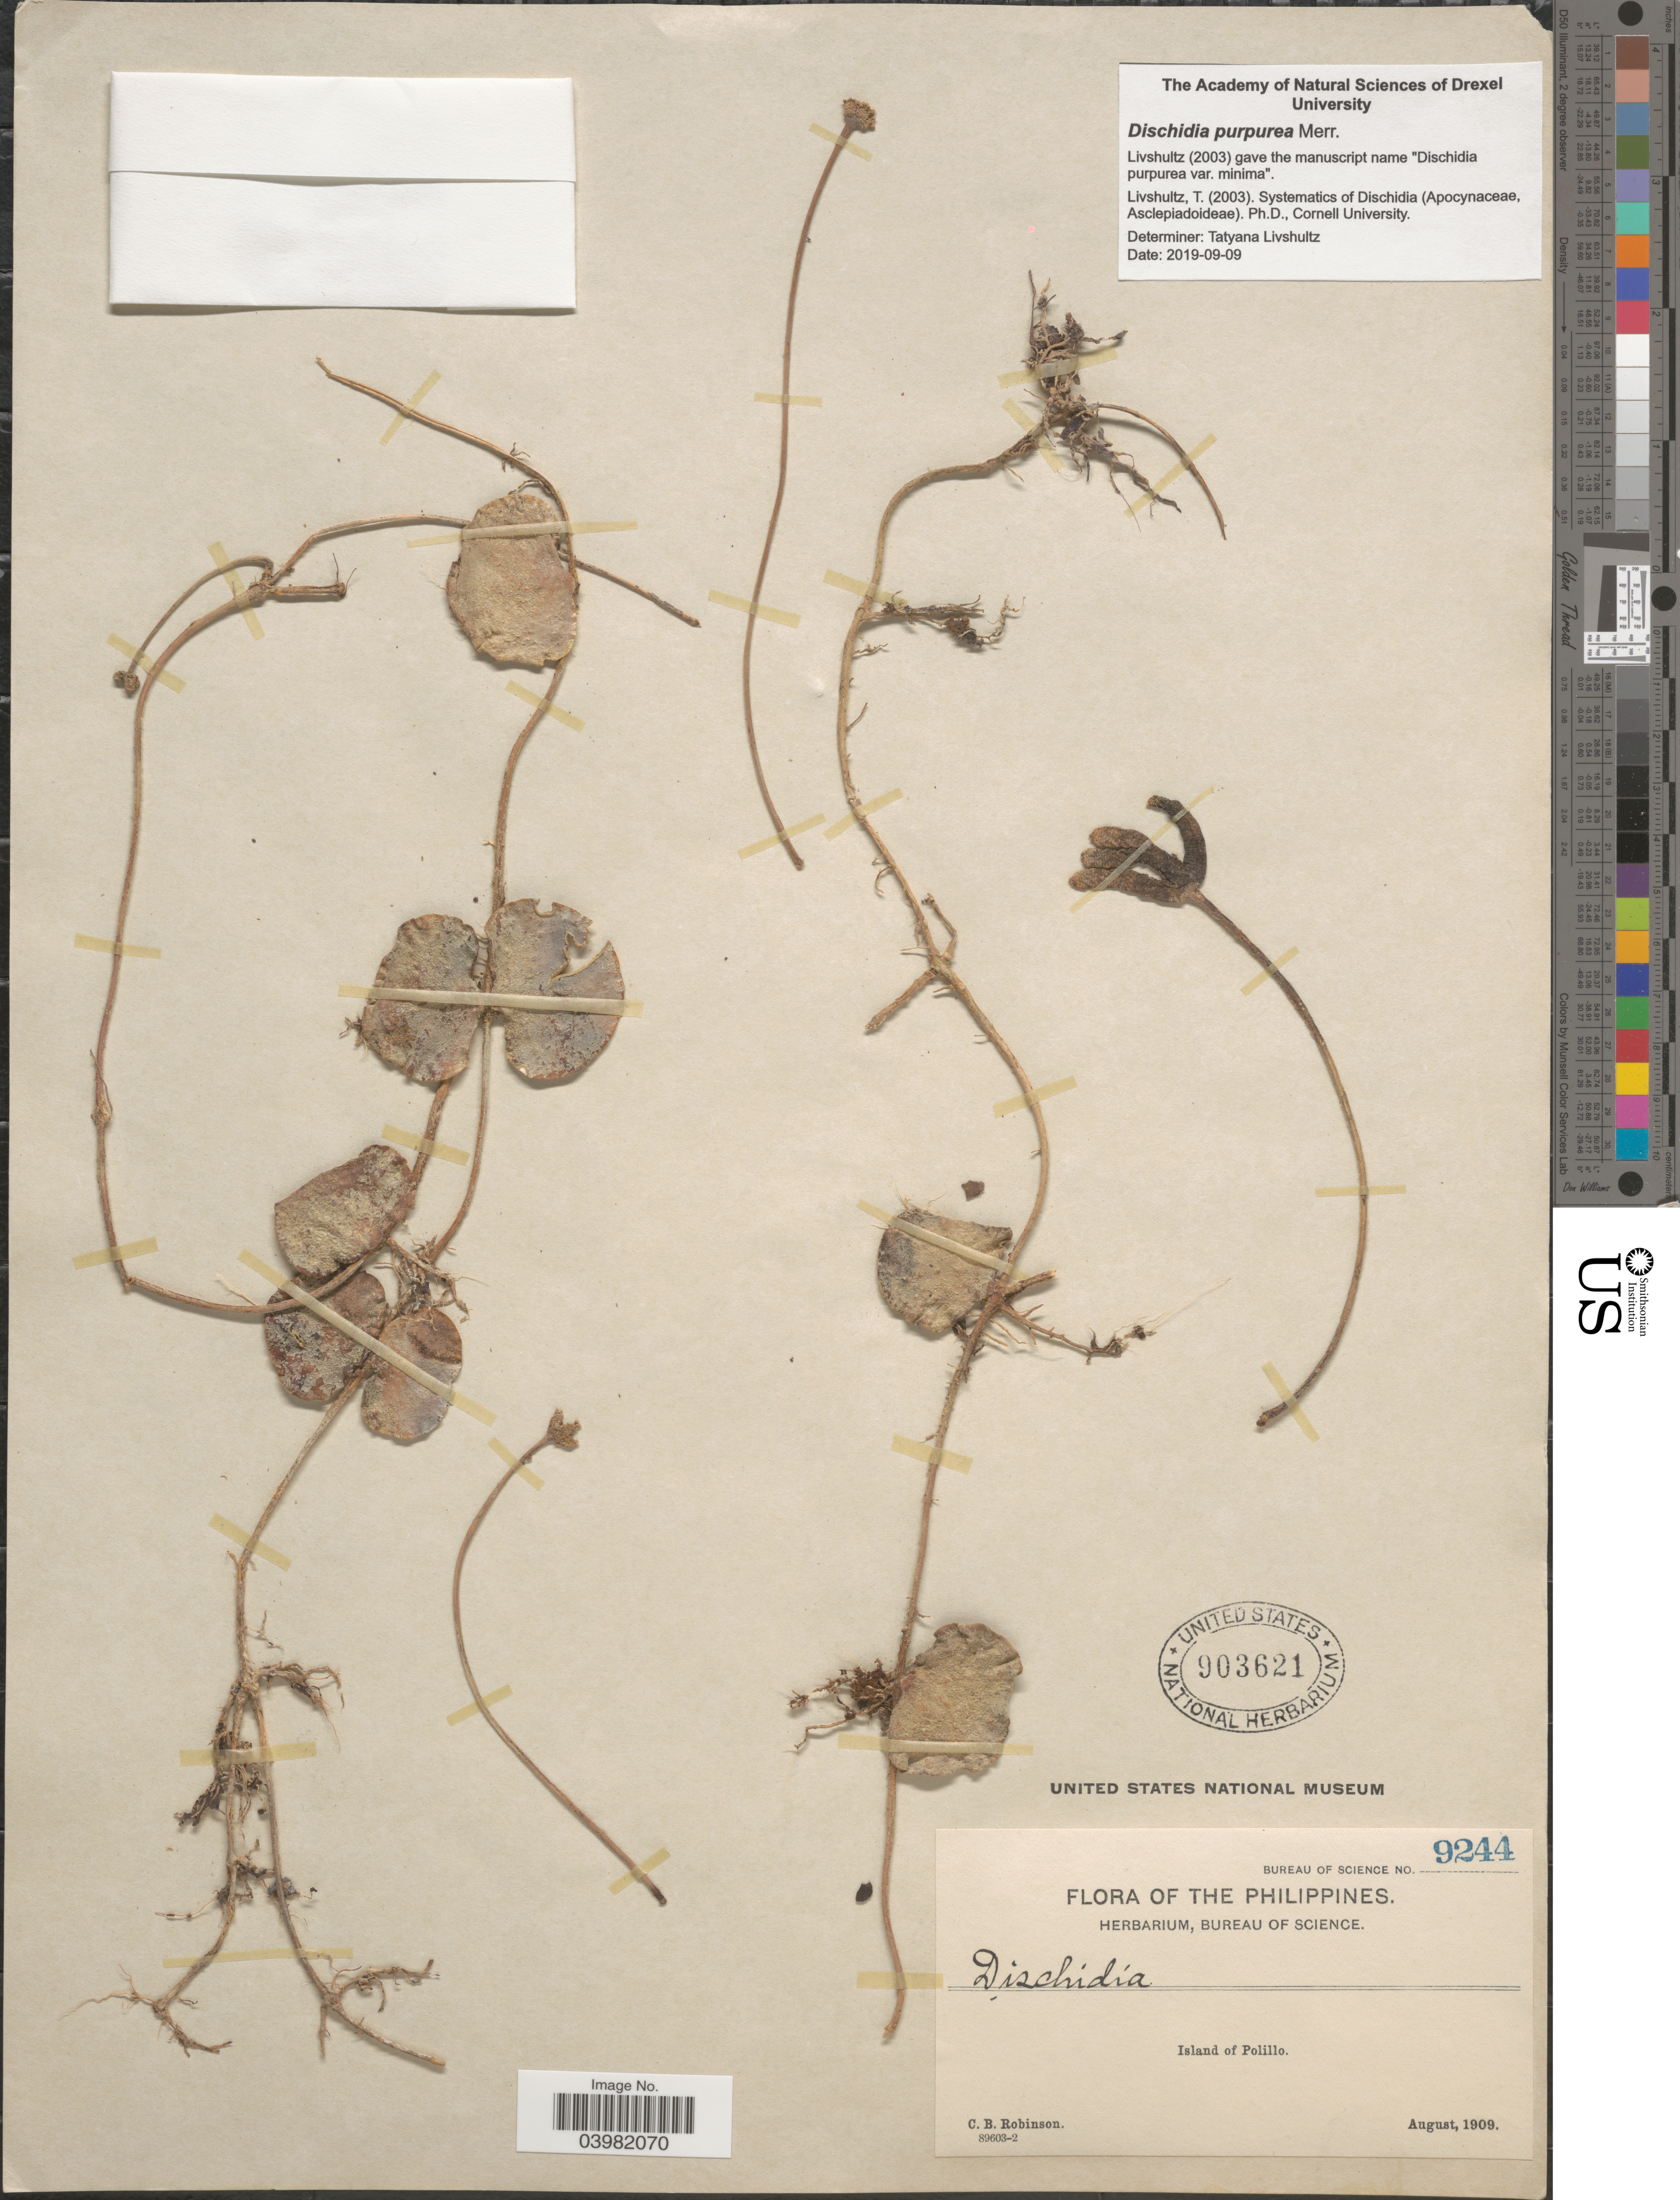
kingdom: Plantae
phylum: Tracheophyta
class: Magnoliopsida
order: Gentianales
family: Apocynaceae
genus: Dischidia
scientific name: Dischidia purpurea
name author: Merr.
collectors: C. Robinson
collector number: Bureau of Science 9244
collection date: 1909-08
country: Philippines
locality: Island of Polillo.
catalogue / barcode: US 903621